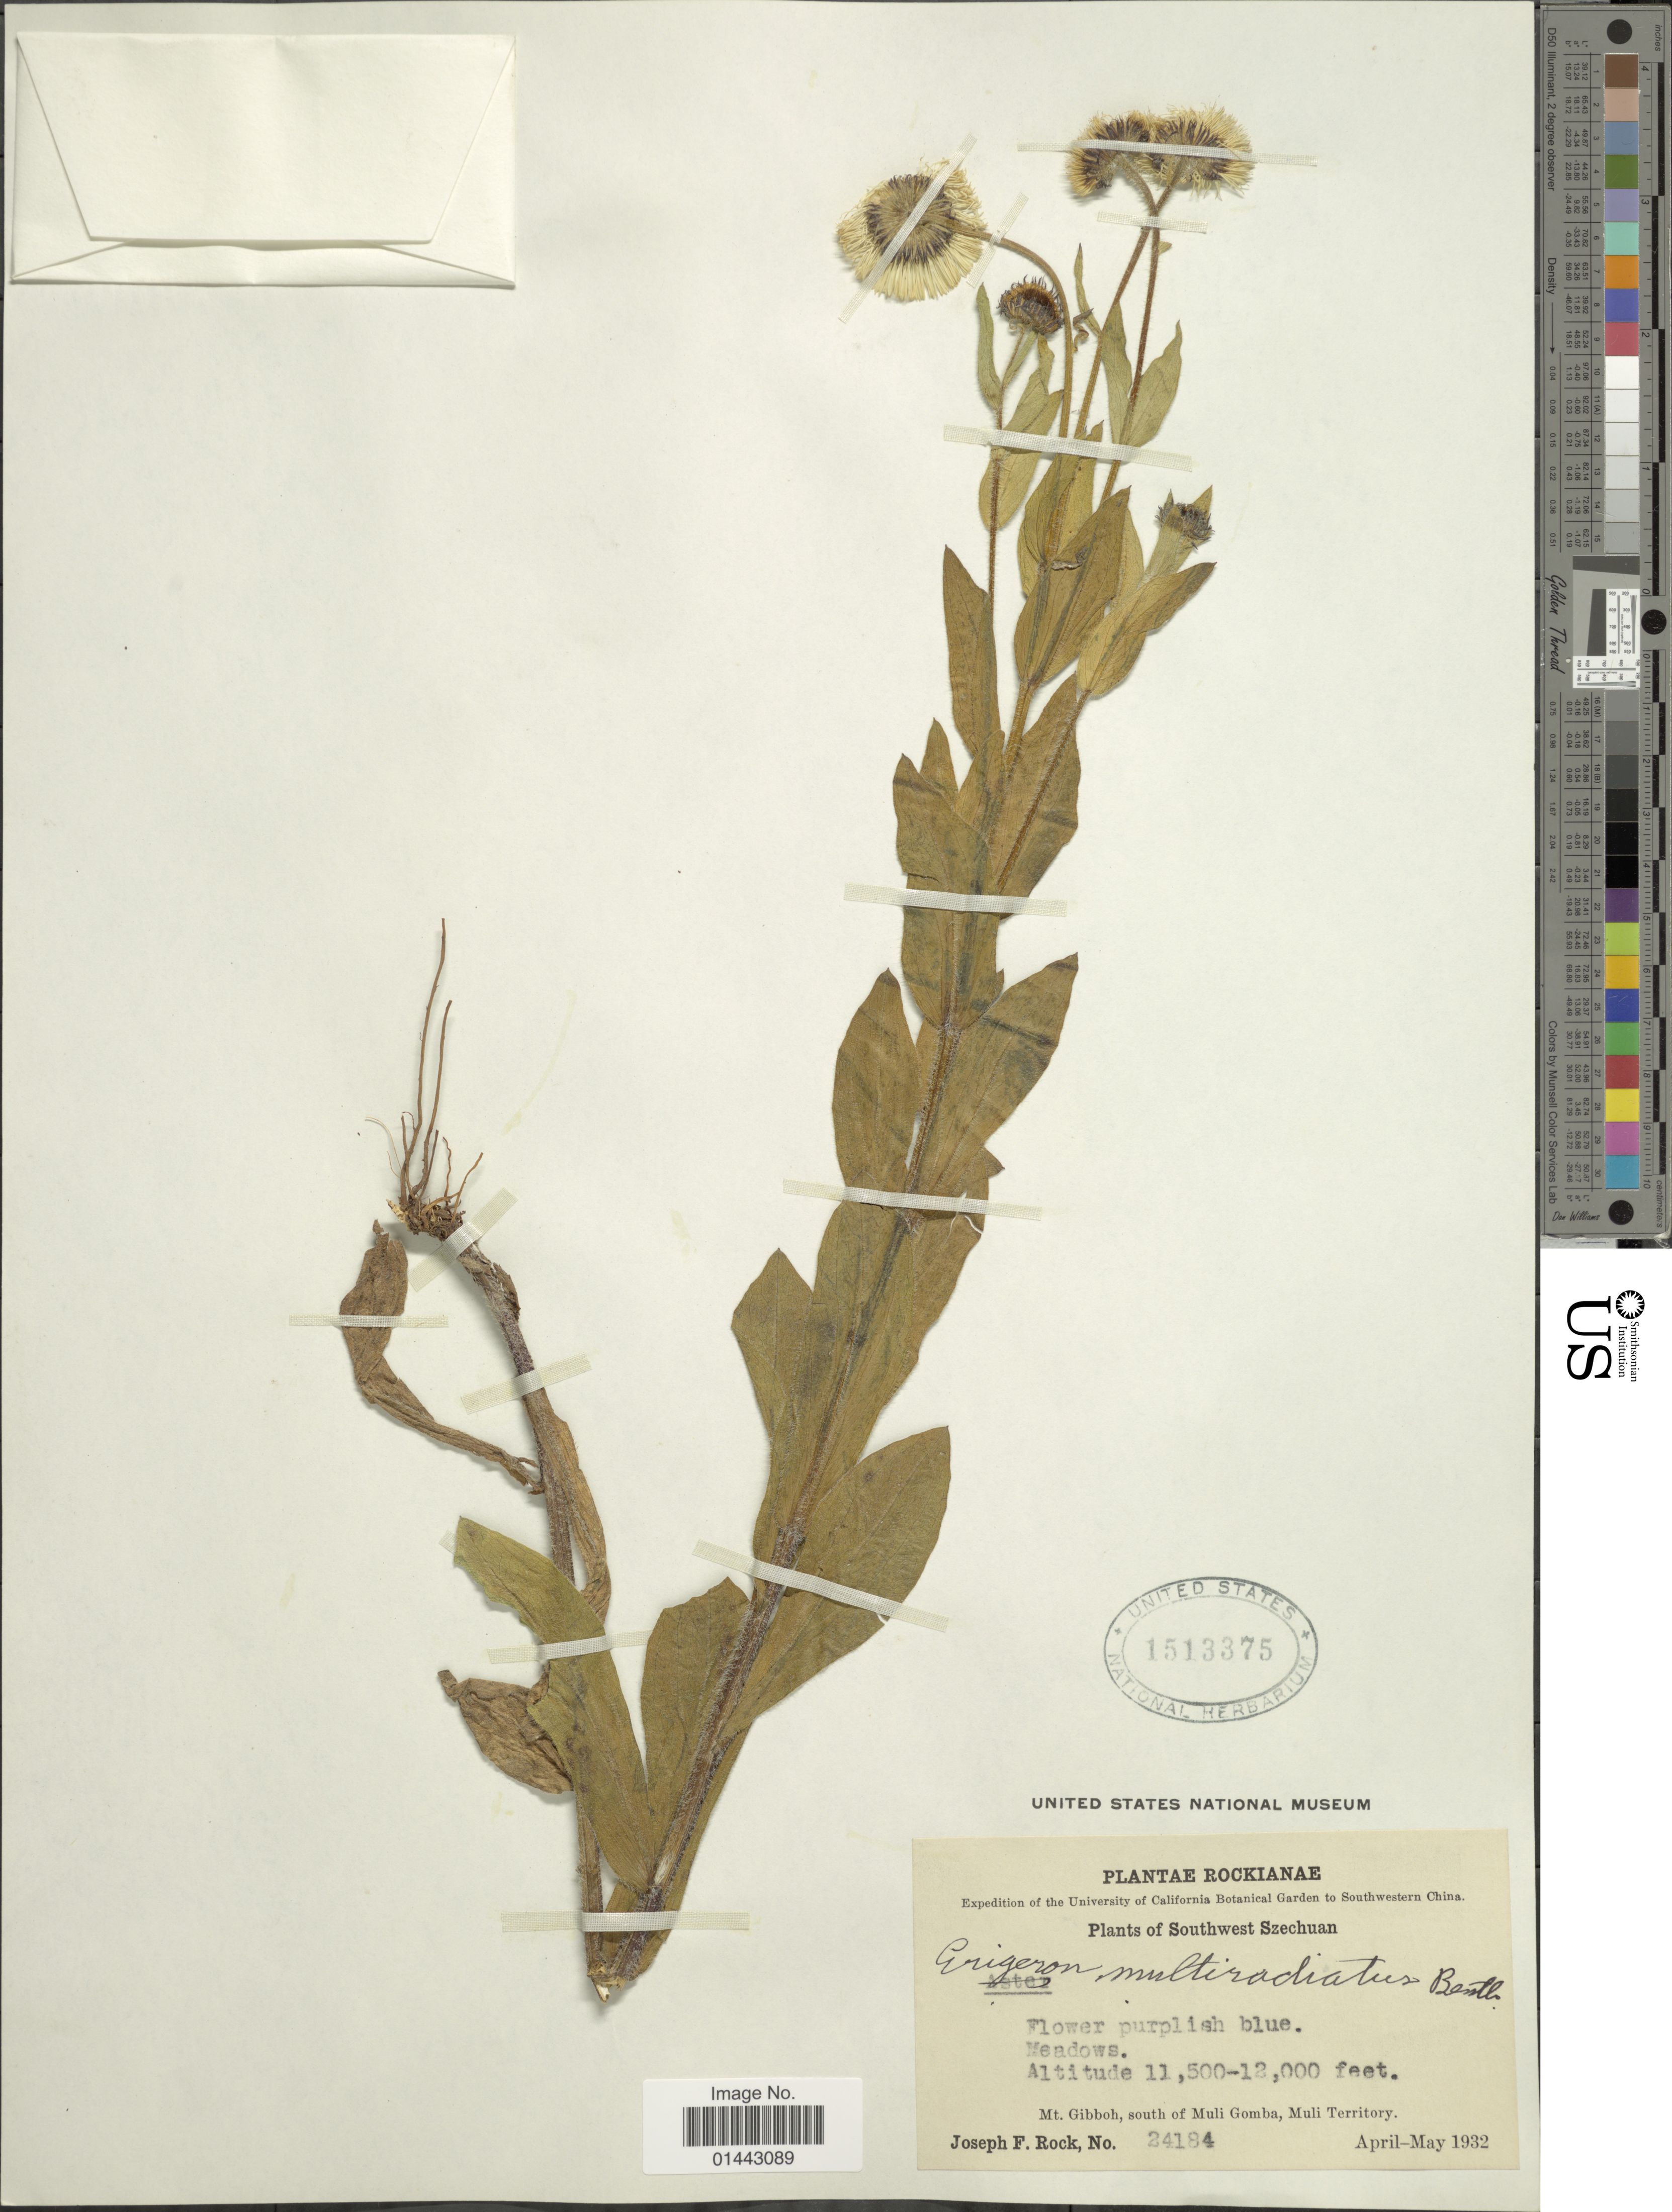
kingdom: Plantae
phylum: Tracheophyta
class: Magnoliopsida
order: Asterales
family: Asteraceae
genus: Erigeron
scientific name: Erigeron multiradiatus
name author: (Lindl. ex DC.) Benth. ex C.B. Clarke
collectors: J. Rock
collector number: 24184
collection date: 1932-04/1932-05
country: China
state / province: Sichuan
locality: Southwest Szechuan, Mt. Gibboh, south of Muli Gomba, Muli Territory.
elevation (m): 3505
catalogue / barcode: US 1513375